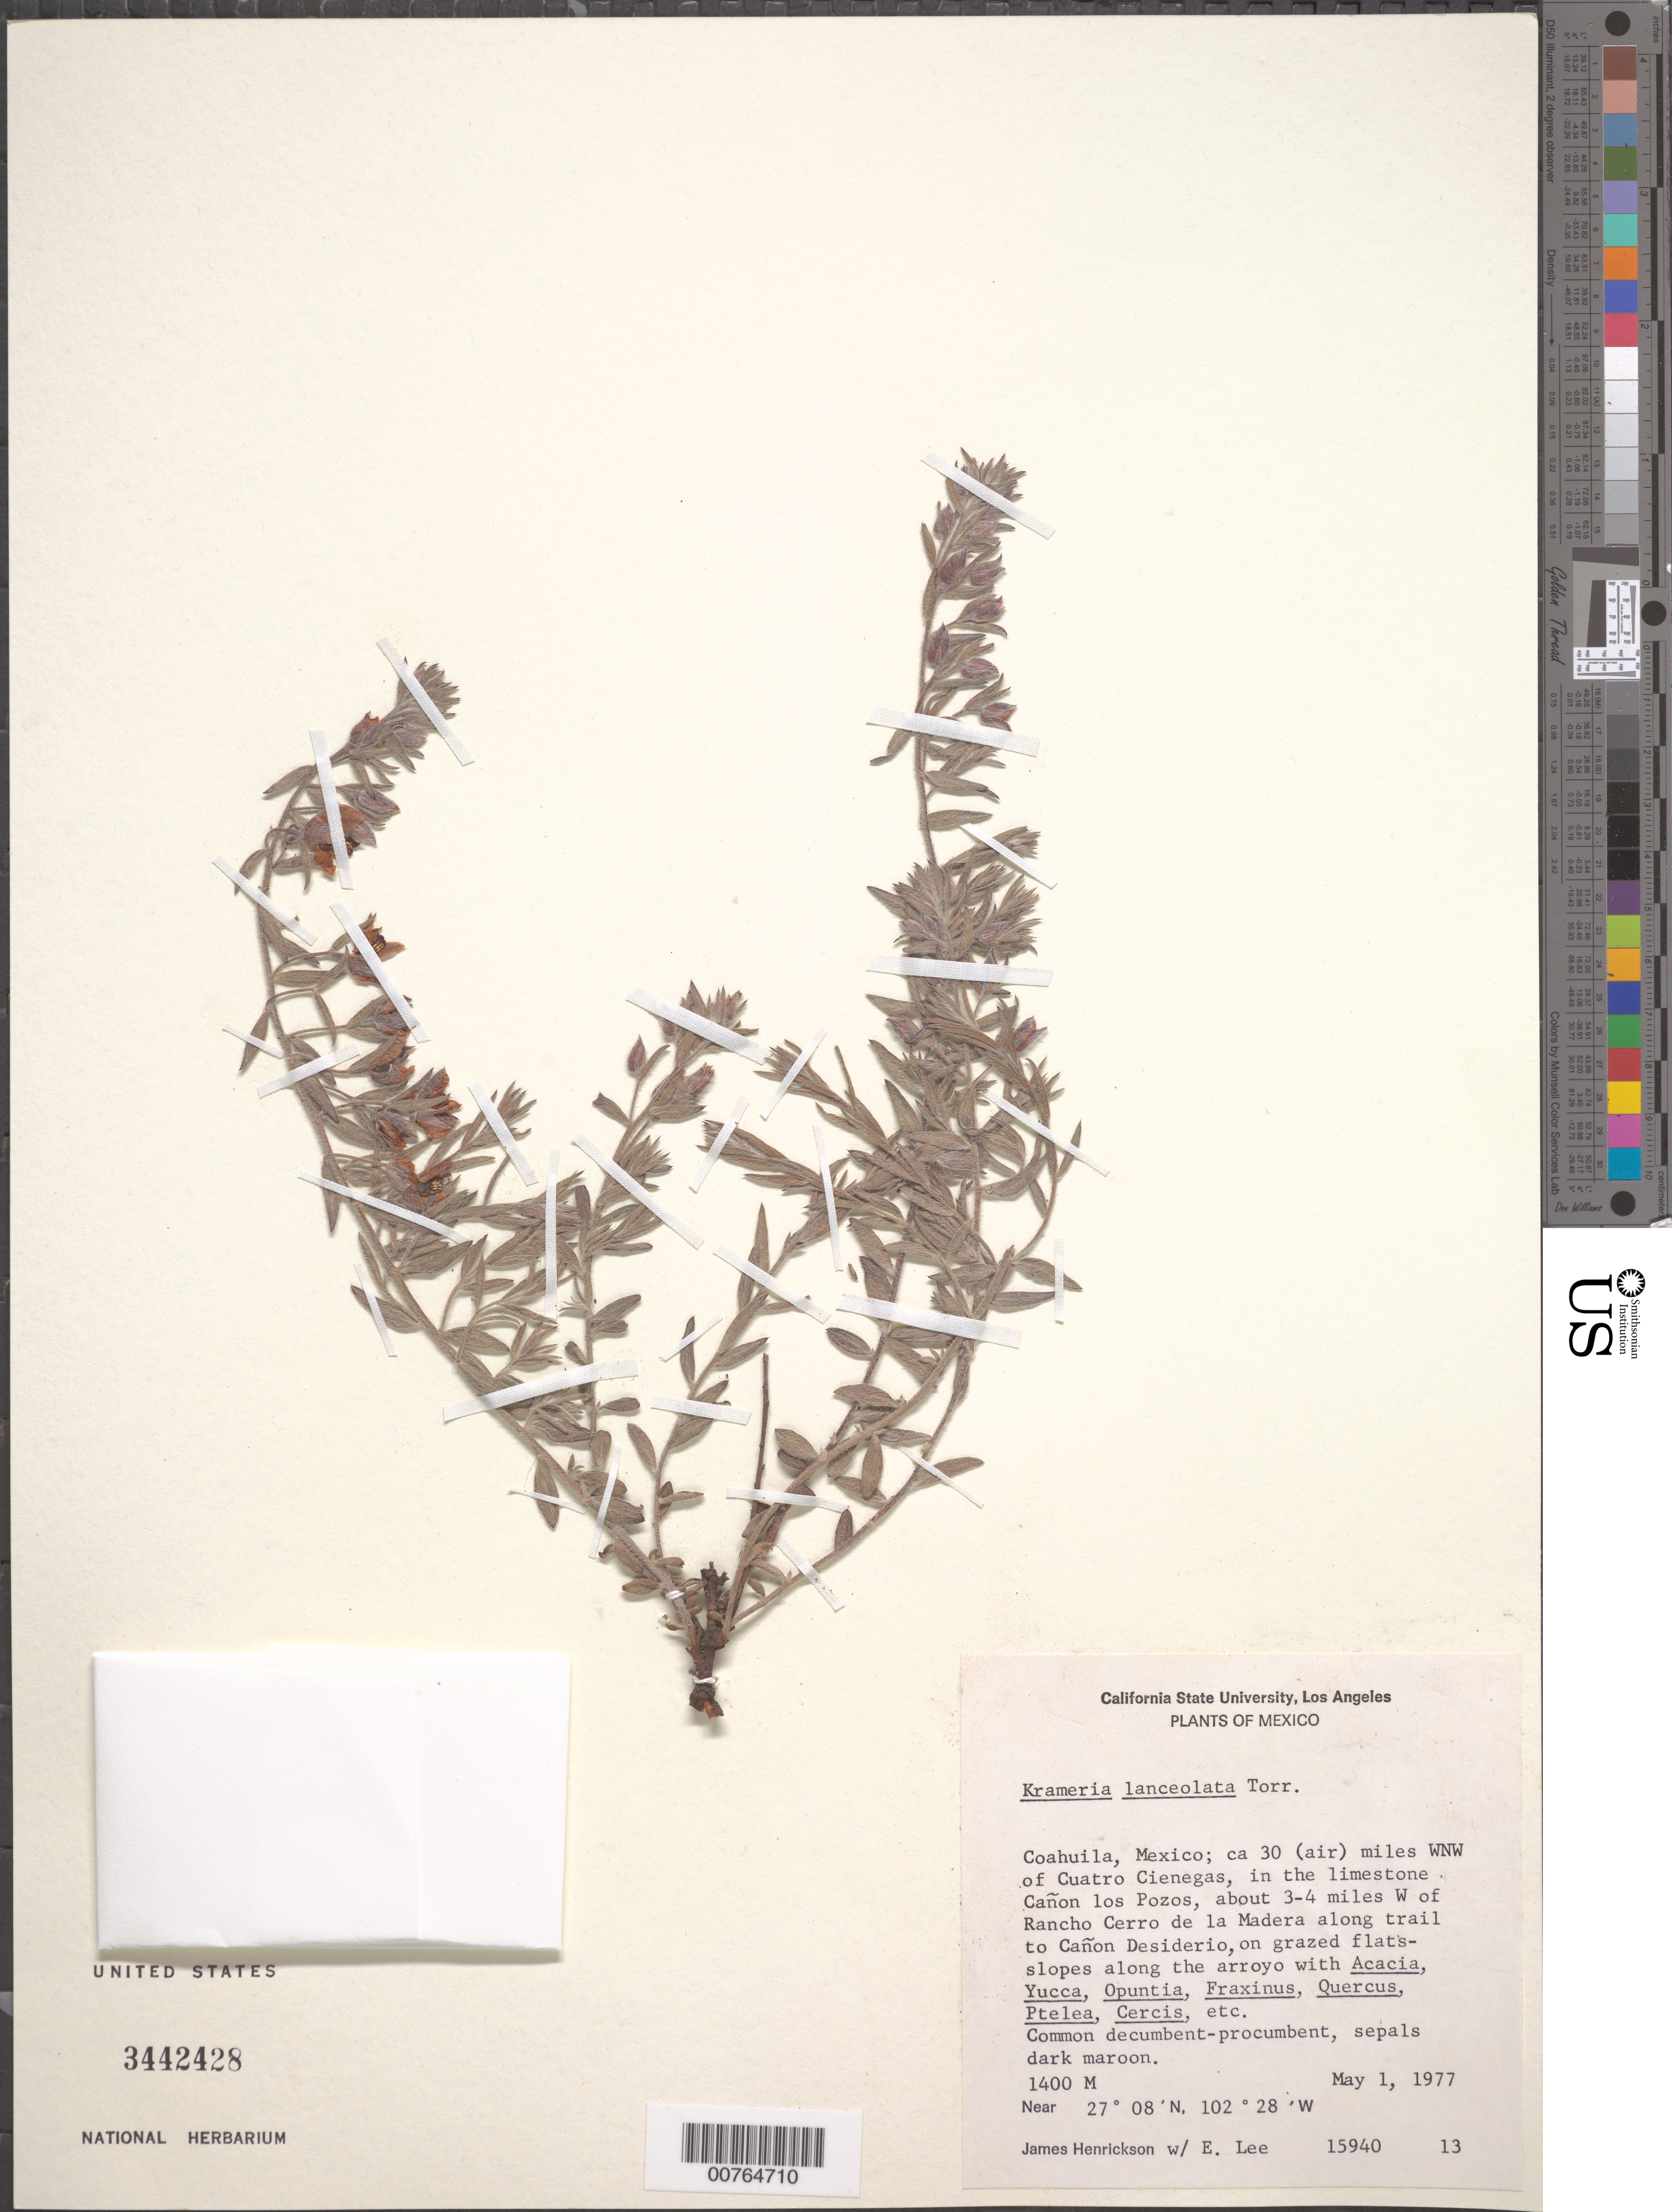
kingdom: Plantae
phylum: Tracheophyta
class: Magnoliopsida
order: Zygophyllales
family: Krameriaceae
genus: Krameria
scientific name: Krameria lanceolata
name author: Torr.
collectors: J. S. Henrickson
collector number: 15940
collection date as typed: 01 May 1977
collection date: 1977-05-01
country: Mexico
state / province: Coahuila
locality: WNW of Cuatro Ciénegas, Canon los Pozos, W of Rancho Cerro de la Madera.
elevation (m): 1400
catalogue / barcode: US 3442428